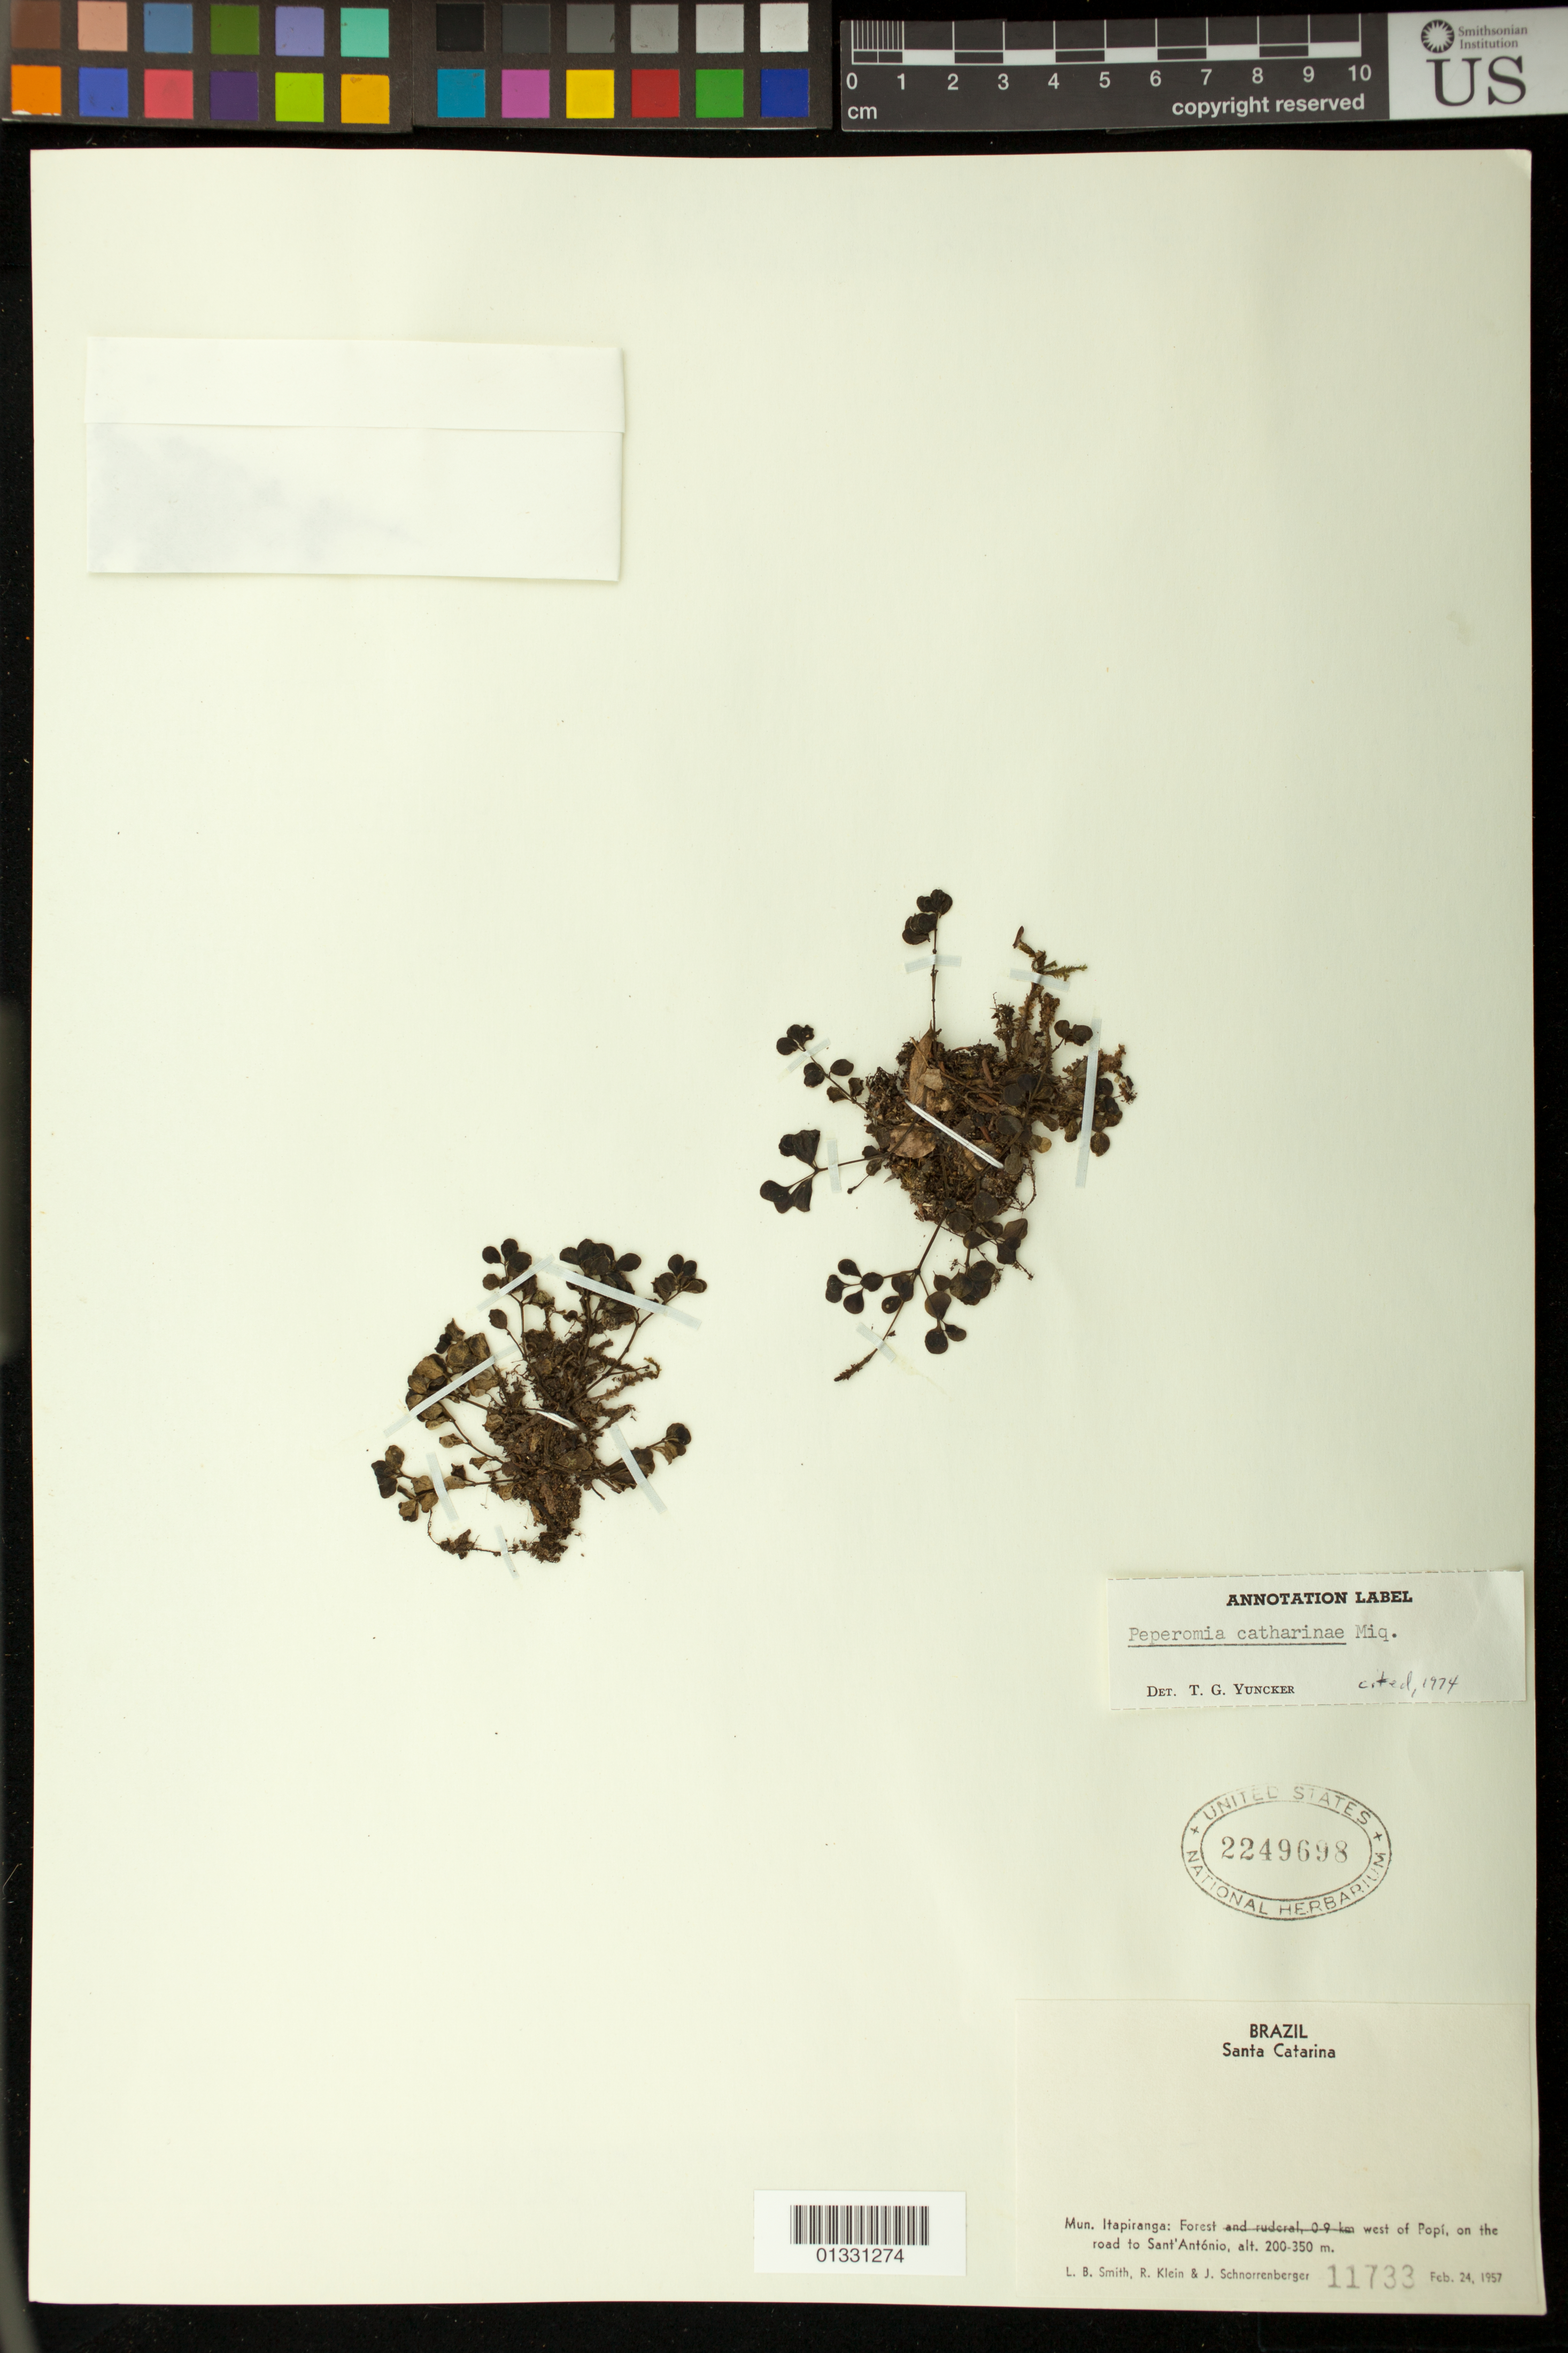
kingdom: Plantae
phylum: Tracheophyta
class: Magnoliopsida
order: Piperales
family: Piperaceae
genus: Peperomia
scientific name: Peperomia catharinae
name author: Miq.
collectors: L. Smith, R. Klein & J. Schnorrenberger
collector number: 11733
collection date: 1957-02-24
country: Brazil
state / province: Santa Catarina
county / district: Itapiranga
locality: West of Popí, on the road to Sant´Antônio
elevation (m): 200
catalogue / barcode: US 2249698